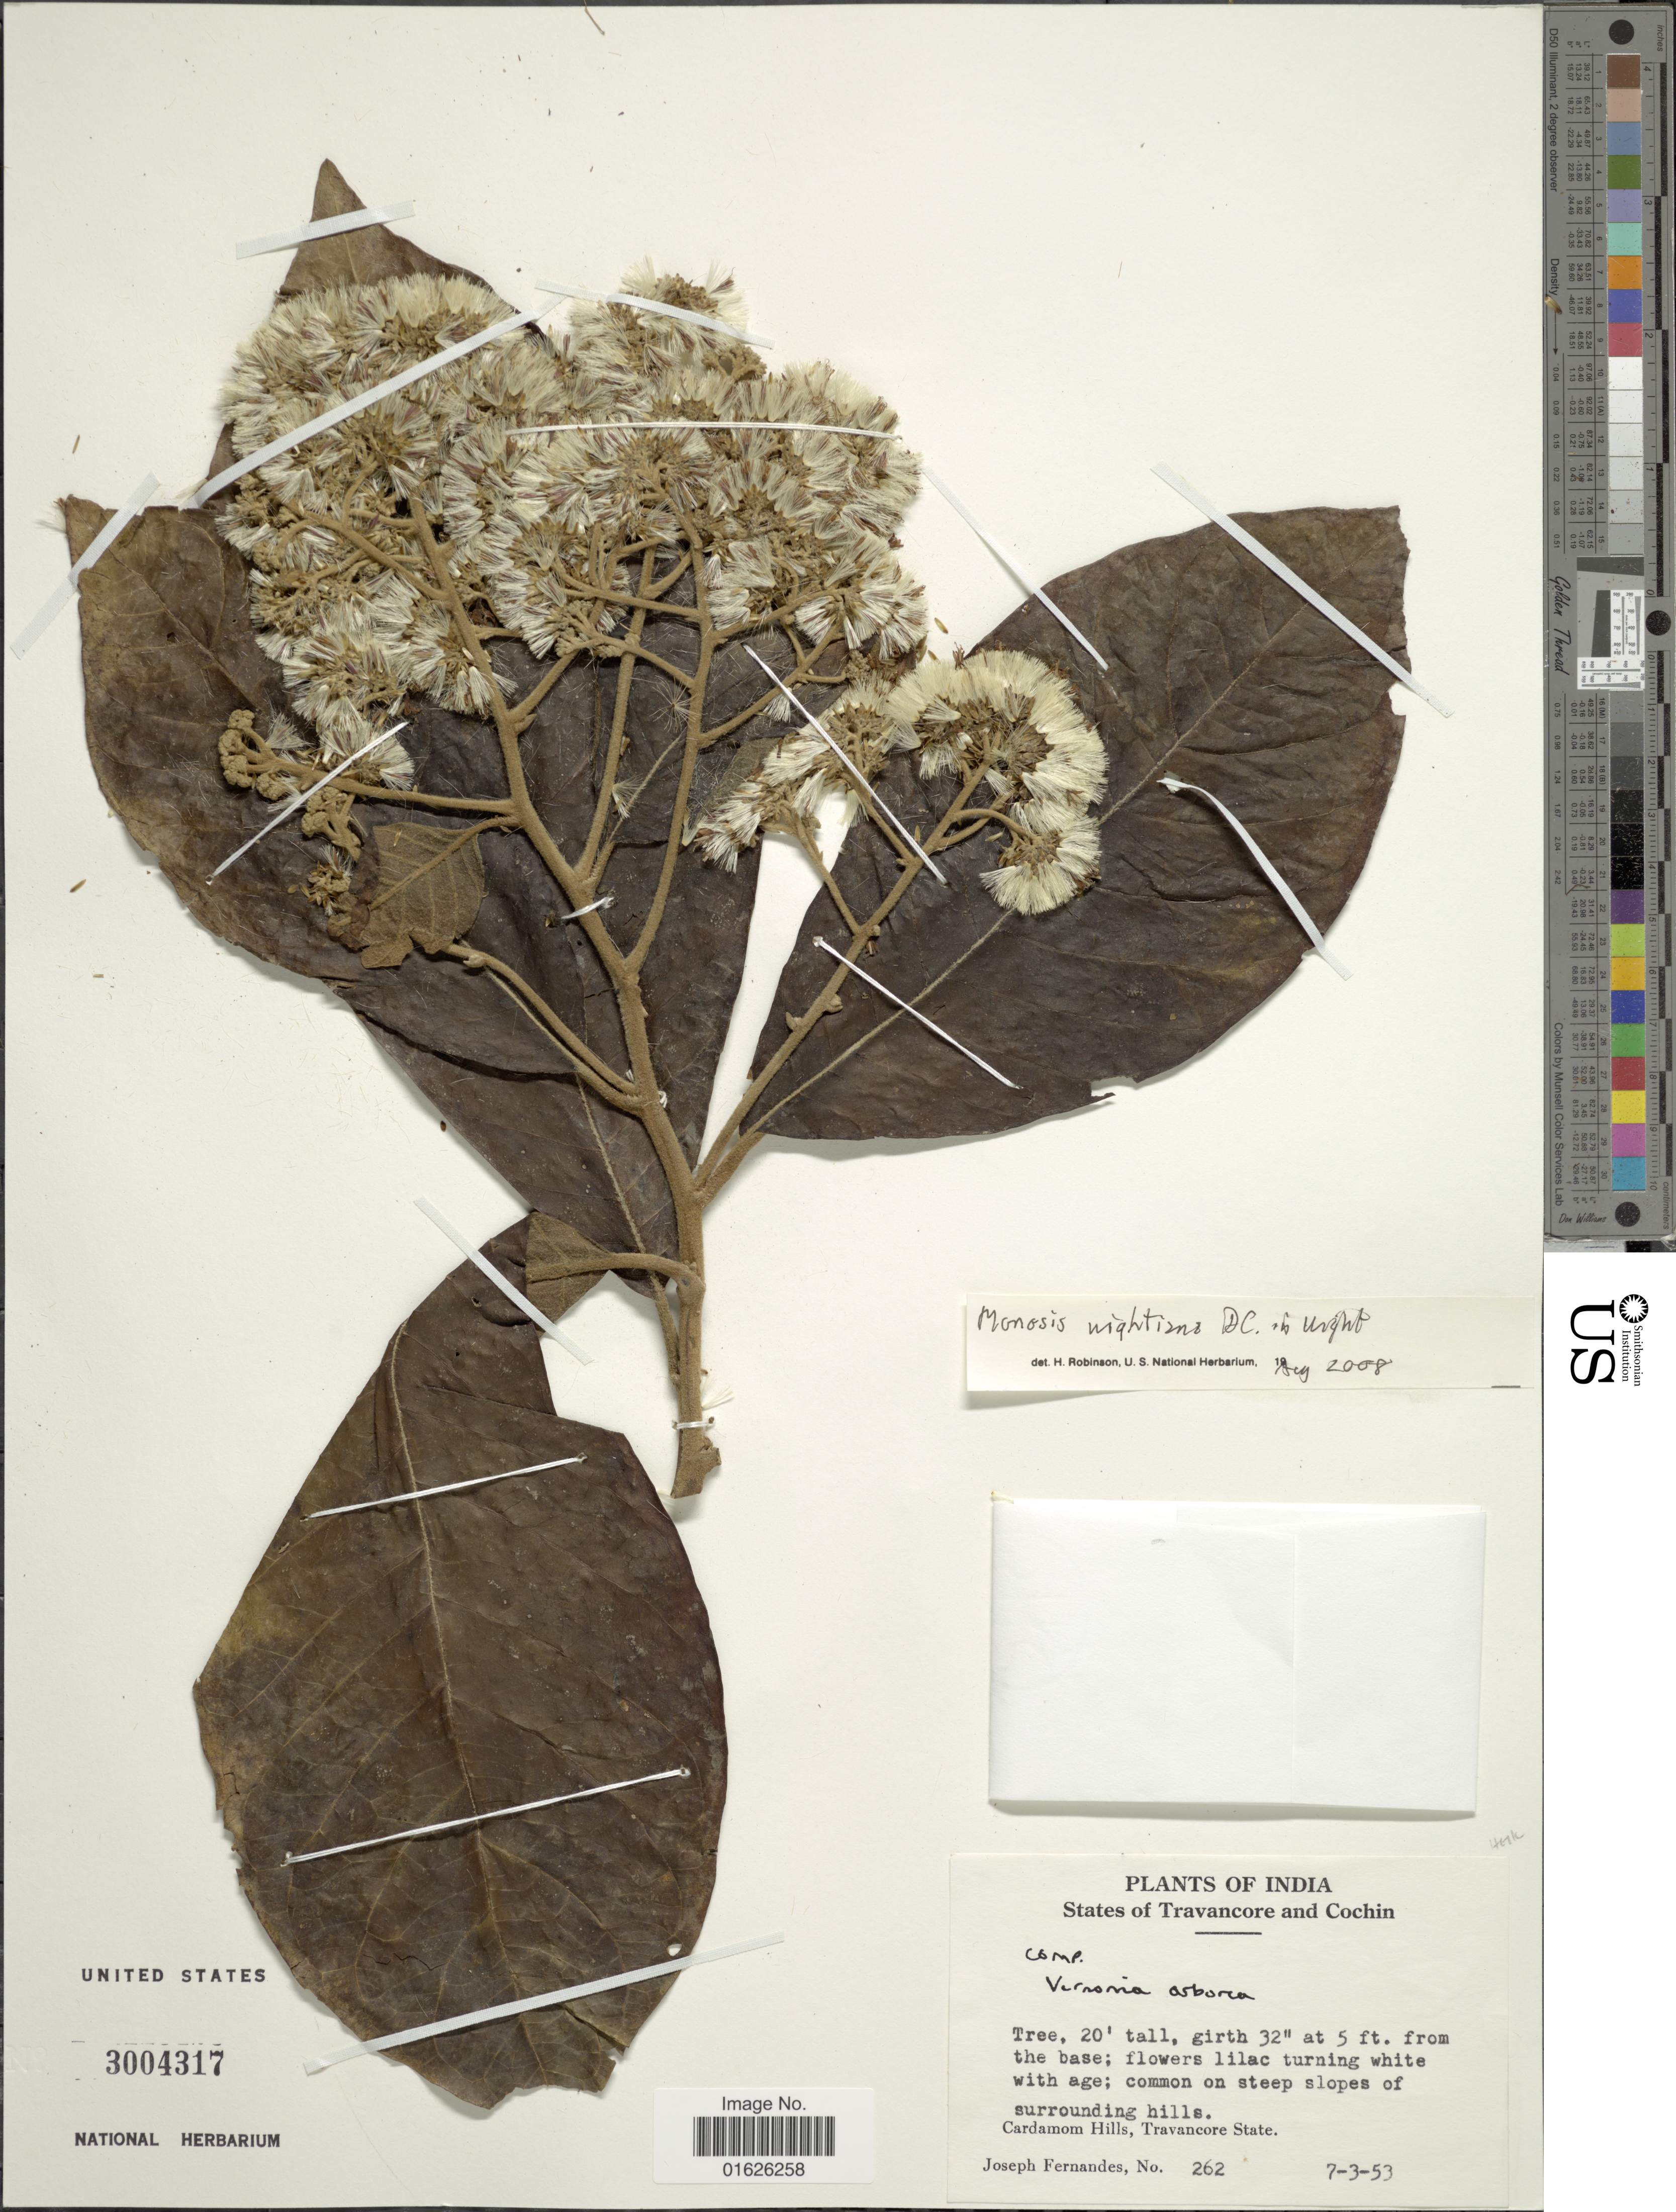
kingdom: Plantae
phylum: Tracheophyta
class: Magnoliopsida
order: Asterales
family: Asteraceae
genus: Monosis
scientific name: Monosis wightiana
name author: DC.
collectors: J. Fernandes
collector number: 262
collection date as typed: Transcribed d/m/y: 7/3/53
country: India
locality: States of Travancore and Cochin, Cardamom Hills, Travancore state.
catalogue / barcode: US 3004317